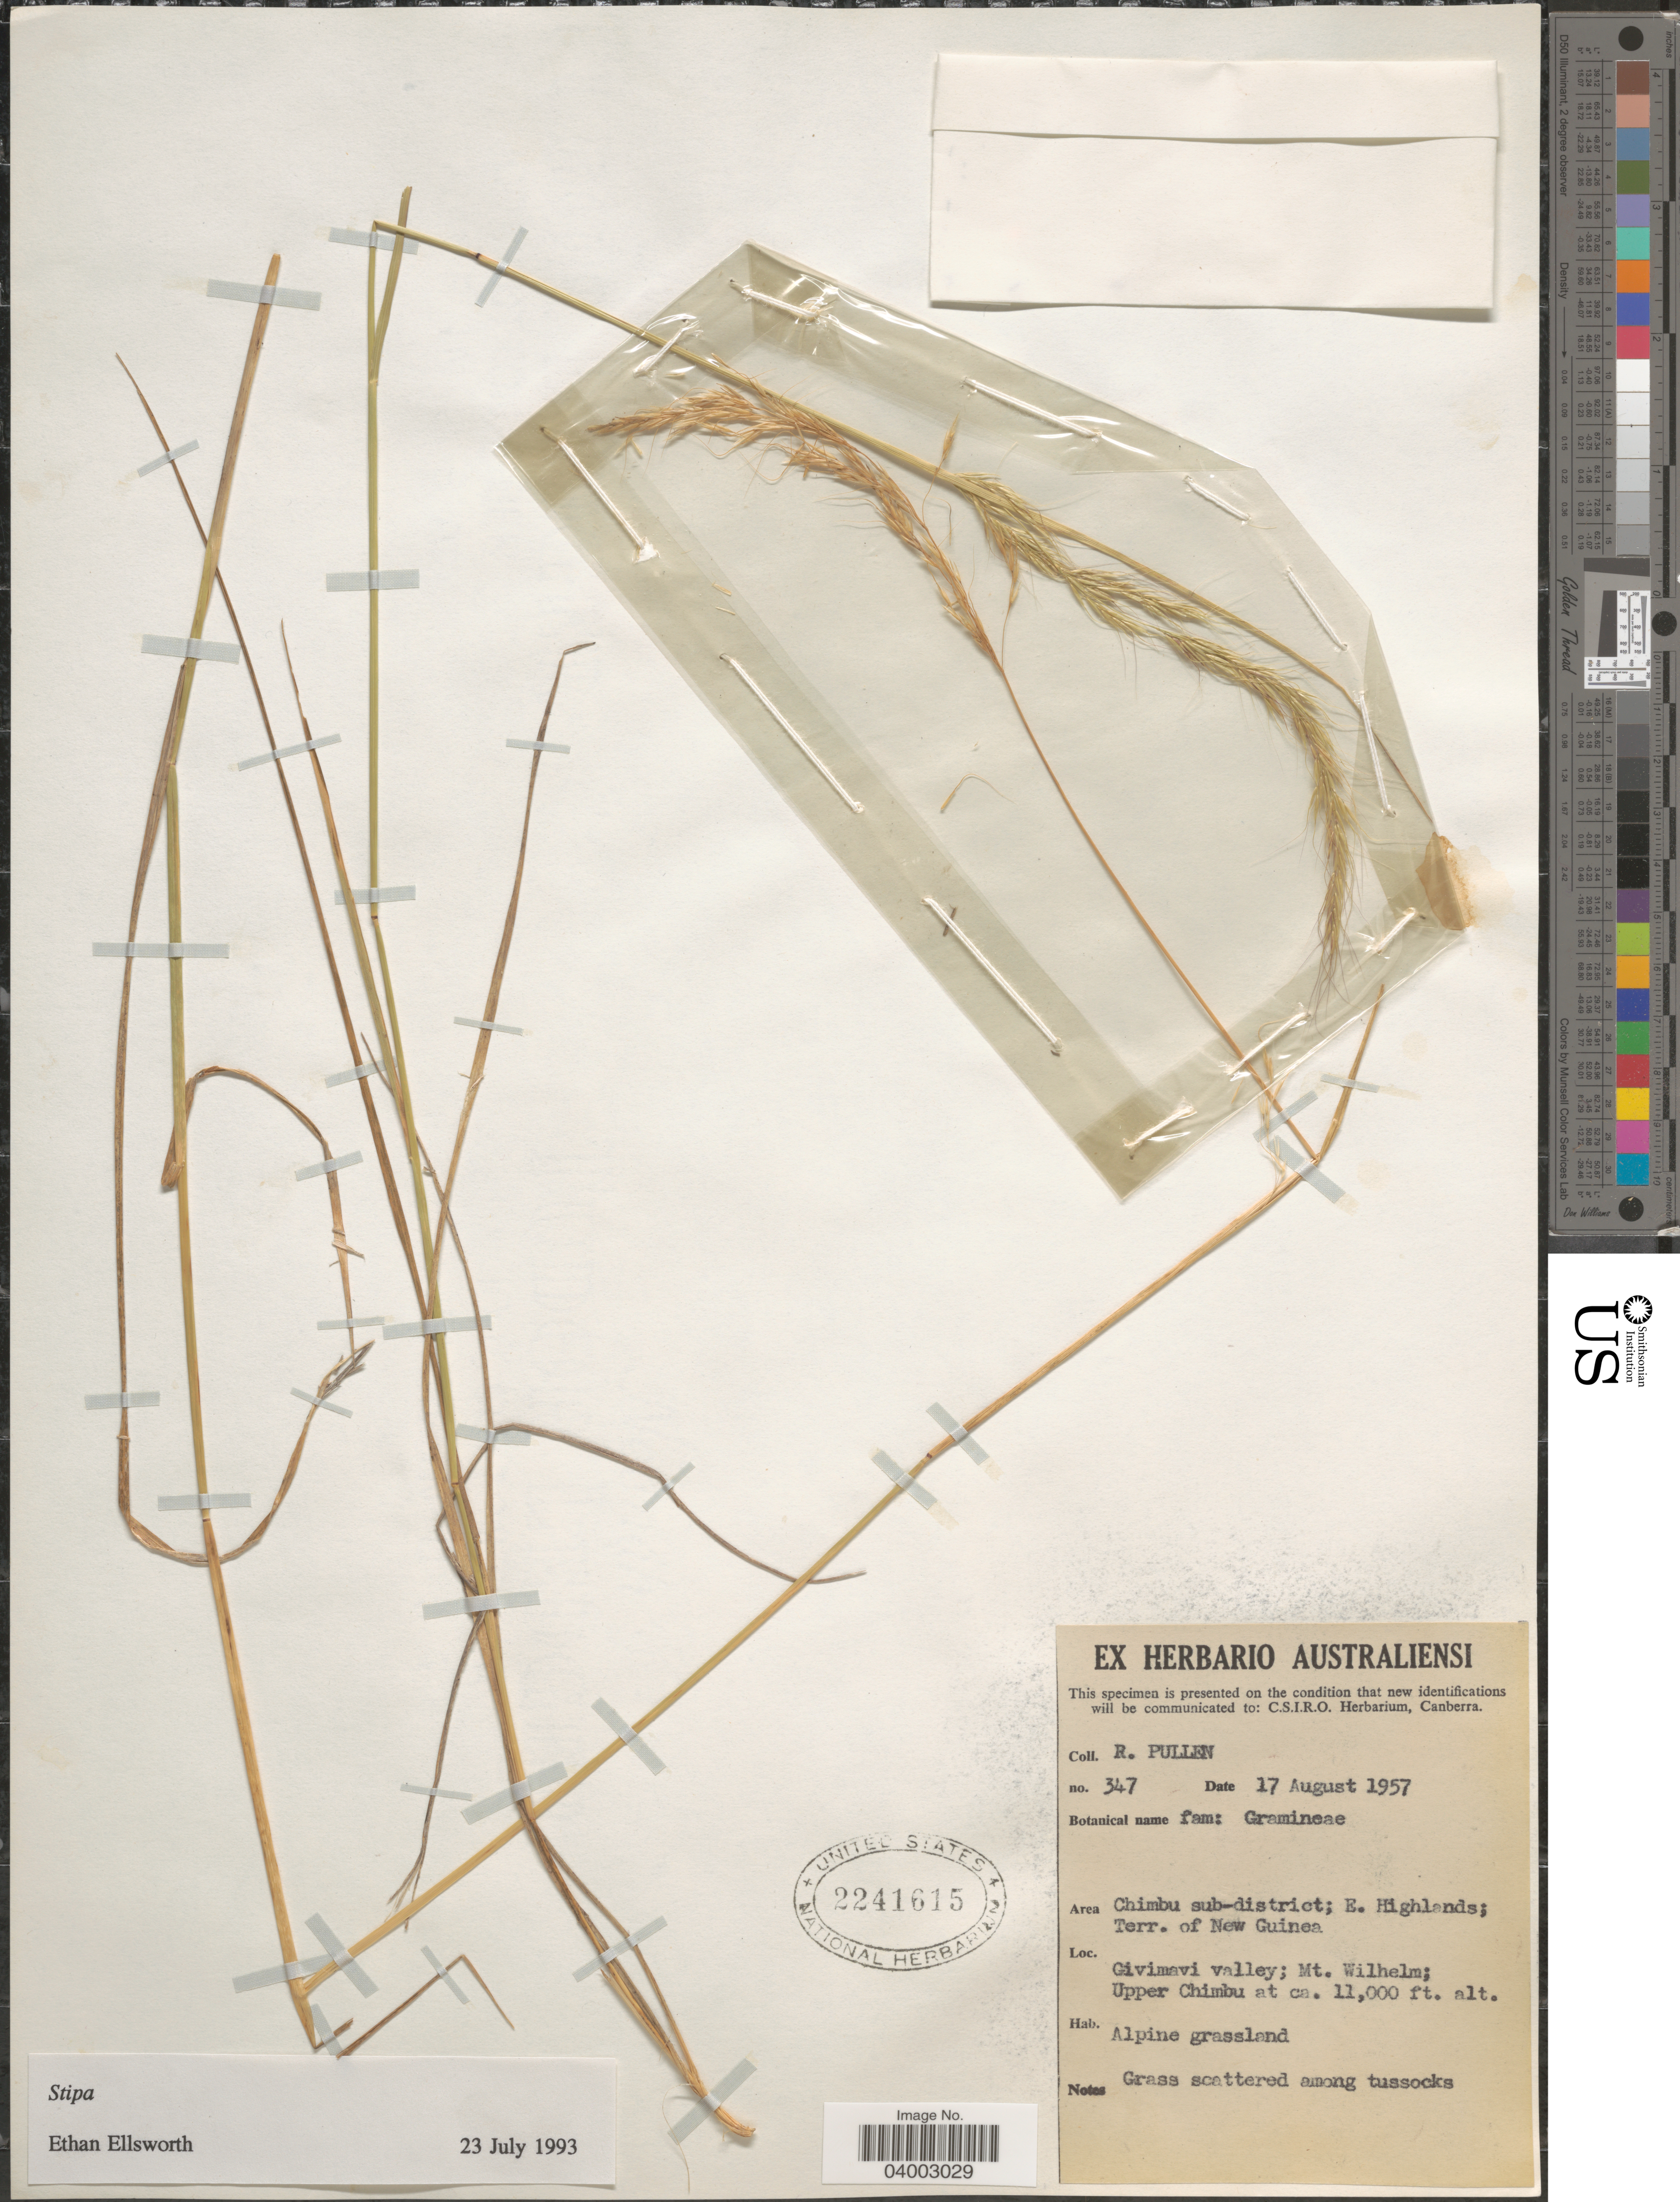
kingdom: Plantae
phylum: Tracheophyta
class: Liliopsida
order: Poales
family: Poaceae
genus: Stipa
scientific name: Stipa sp.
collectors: R. Pullen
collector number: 347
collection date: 1957-08-17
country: Papua New Guinea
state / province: Chimbu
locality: Chimbu sub-district; E. Highlands; Terr. of New Guinea. Givimavi valley; Mt. Wilhelm; Upper Chimbu. Alpine grassland.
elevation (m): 3353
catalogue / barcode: US 2241615